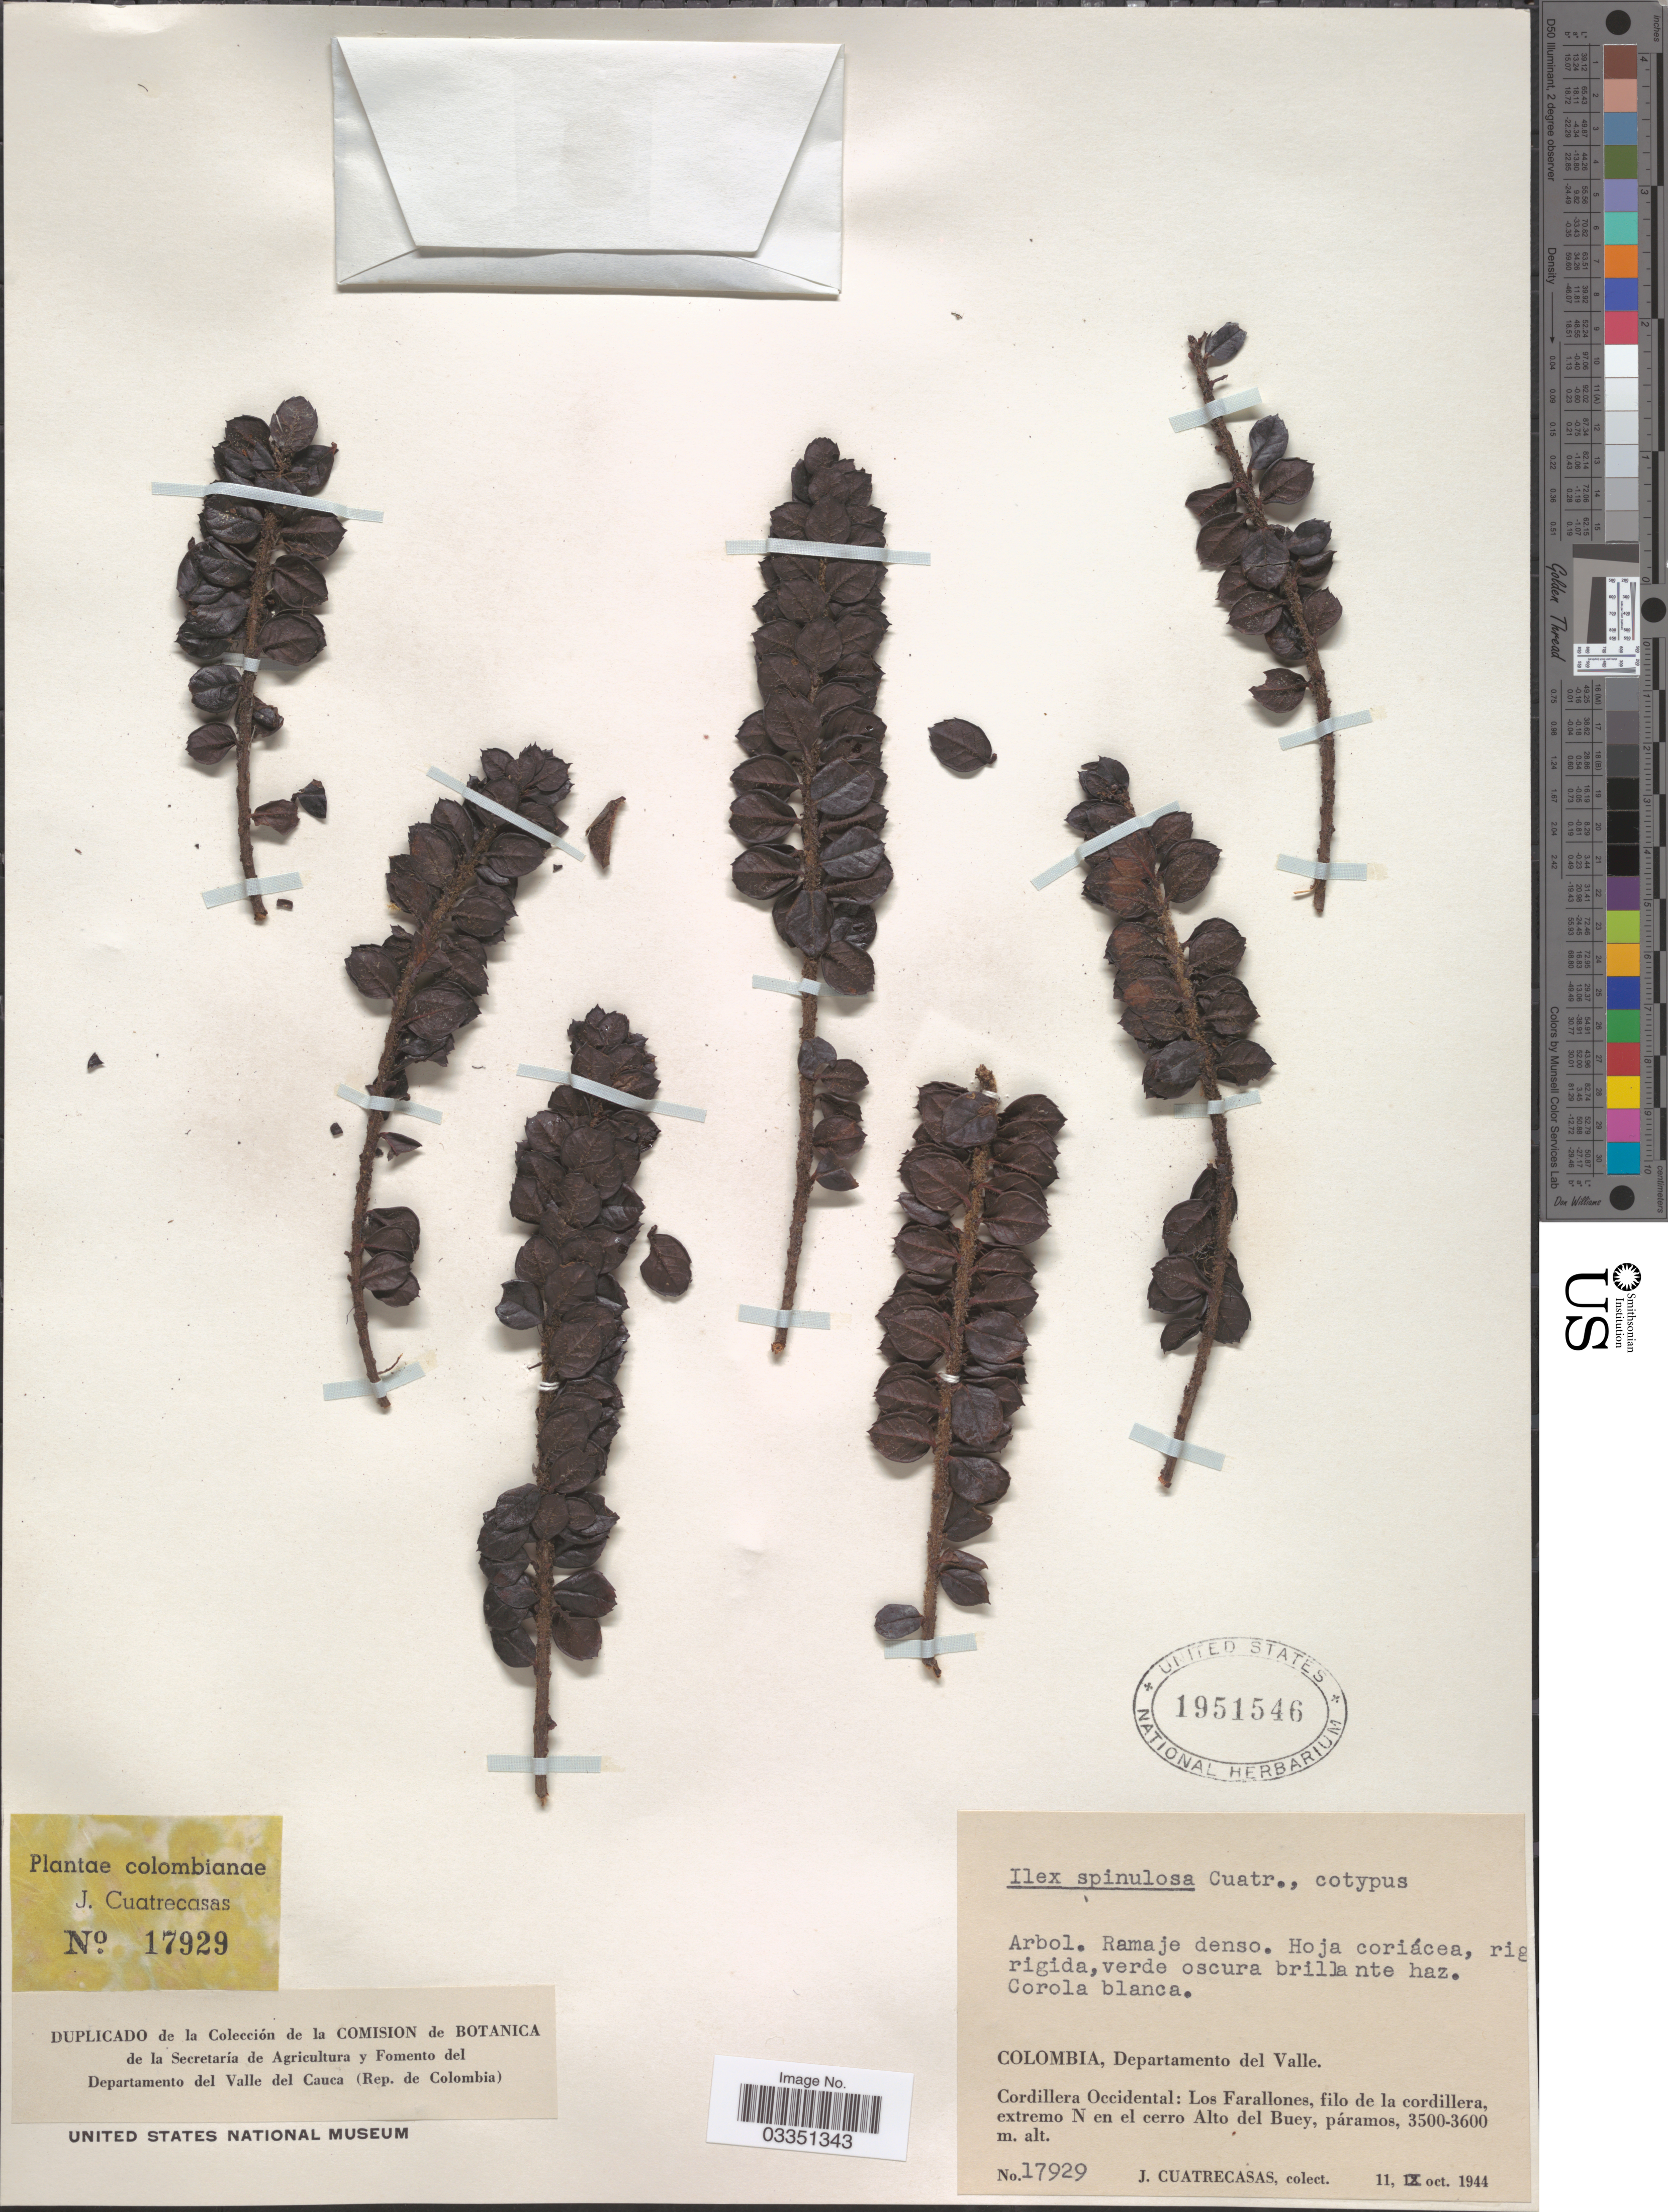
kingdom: Plantae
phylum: Tracheophyta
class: Magnoliopsida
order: Aquifoliales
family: Aquifoliaceae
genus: Ilex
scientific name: Ilex spinulosa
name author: Cuatrec.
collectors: J. Cuatrecasas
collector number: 17929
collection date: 1944-10-11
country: Colombia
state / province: Valle del Cauca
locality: Departamento del Valle. Cordillera Occidental: Los Farallones, filo dela Cordillera, extremo N, en el Alto de Buey.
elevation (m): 3500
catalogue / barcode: US 1951546